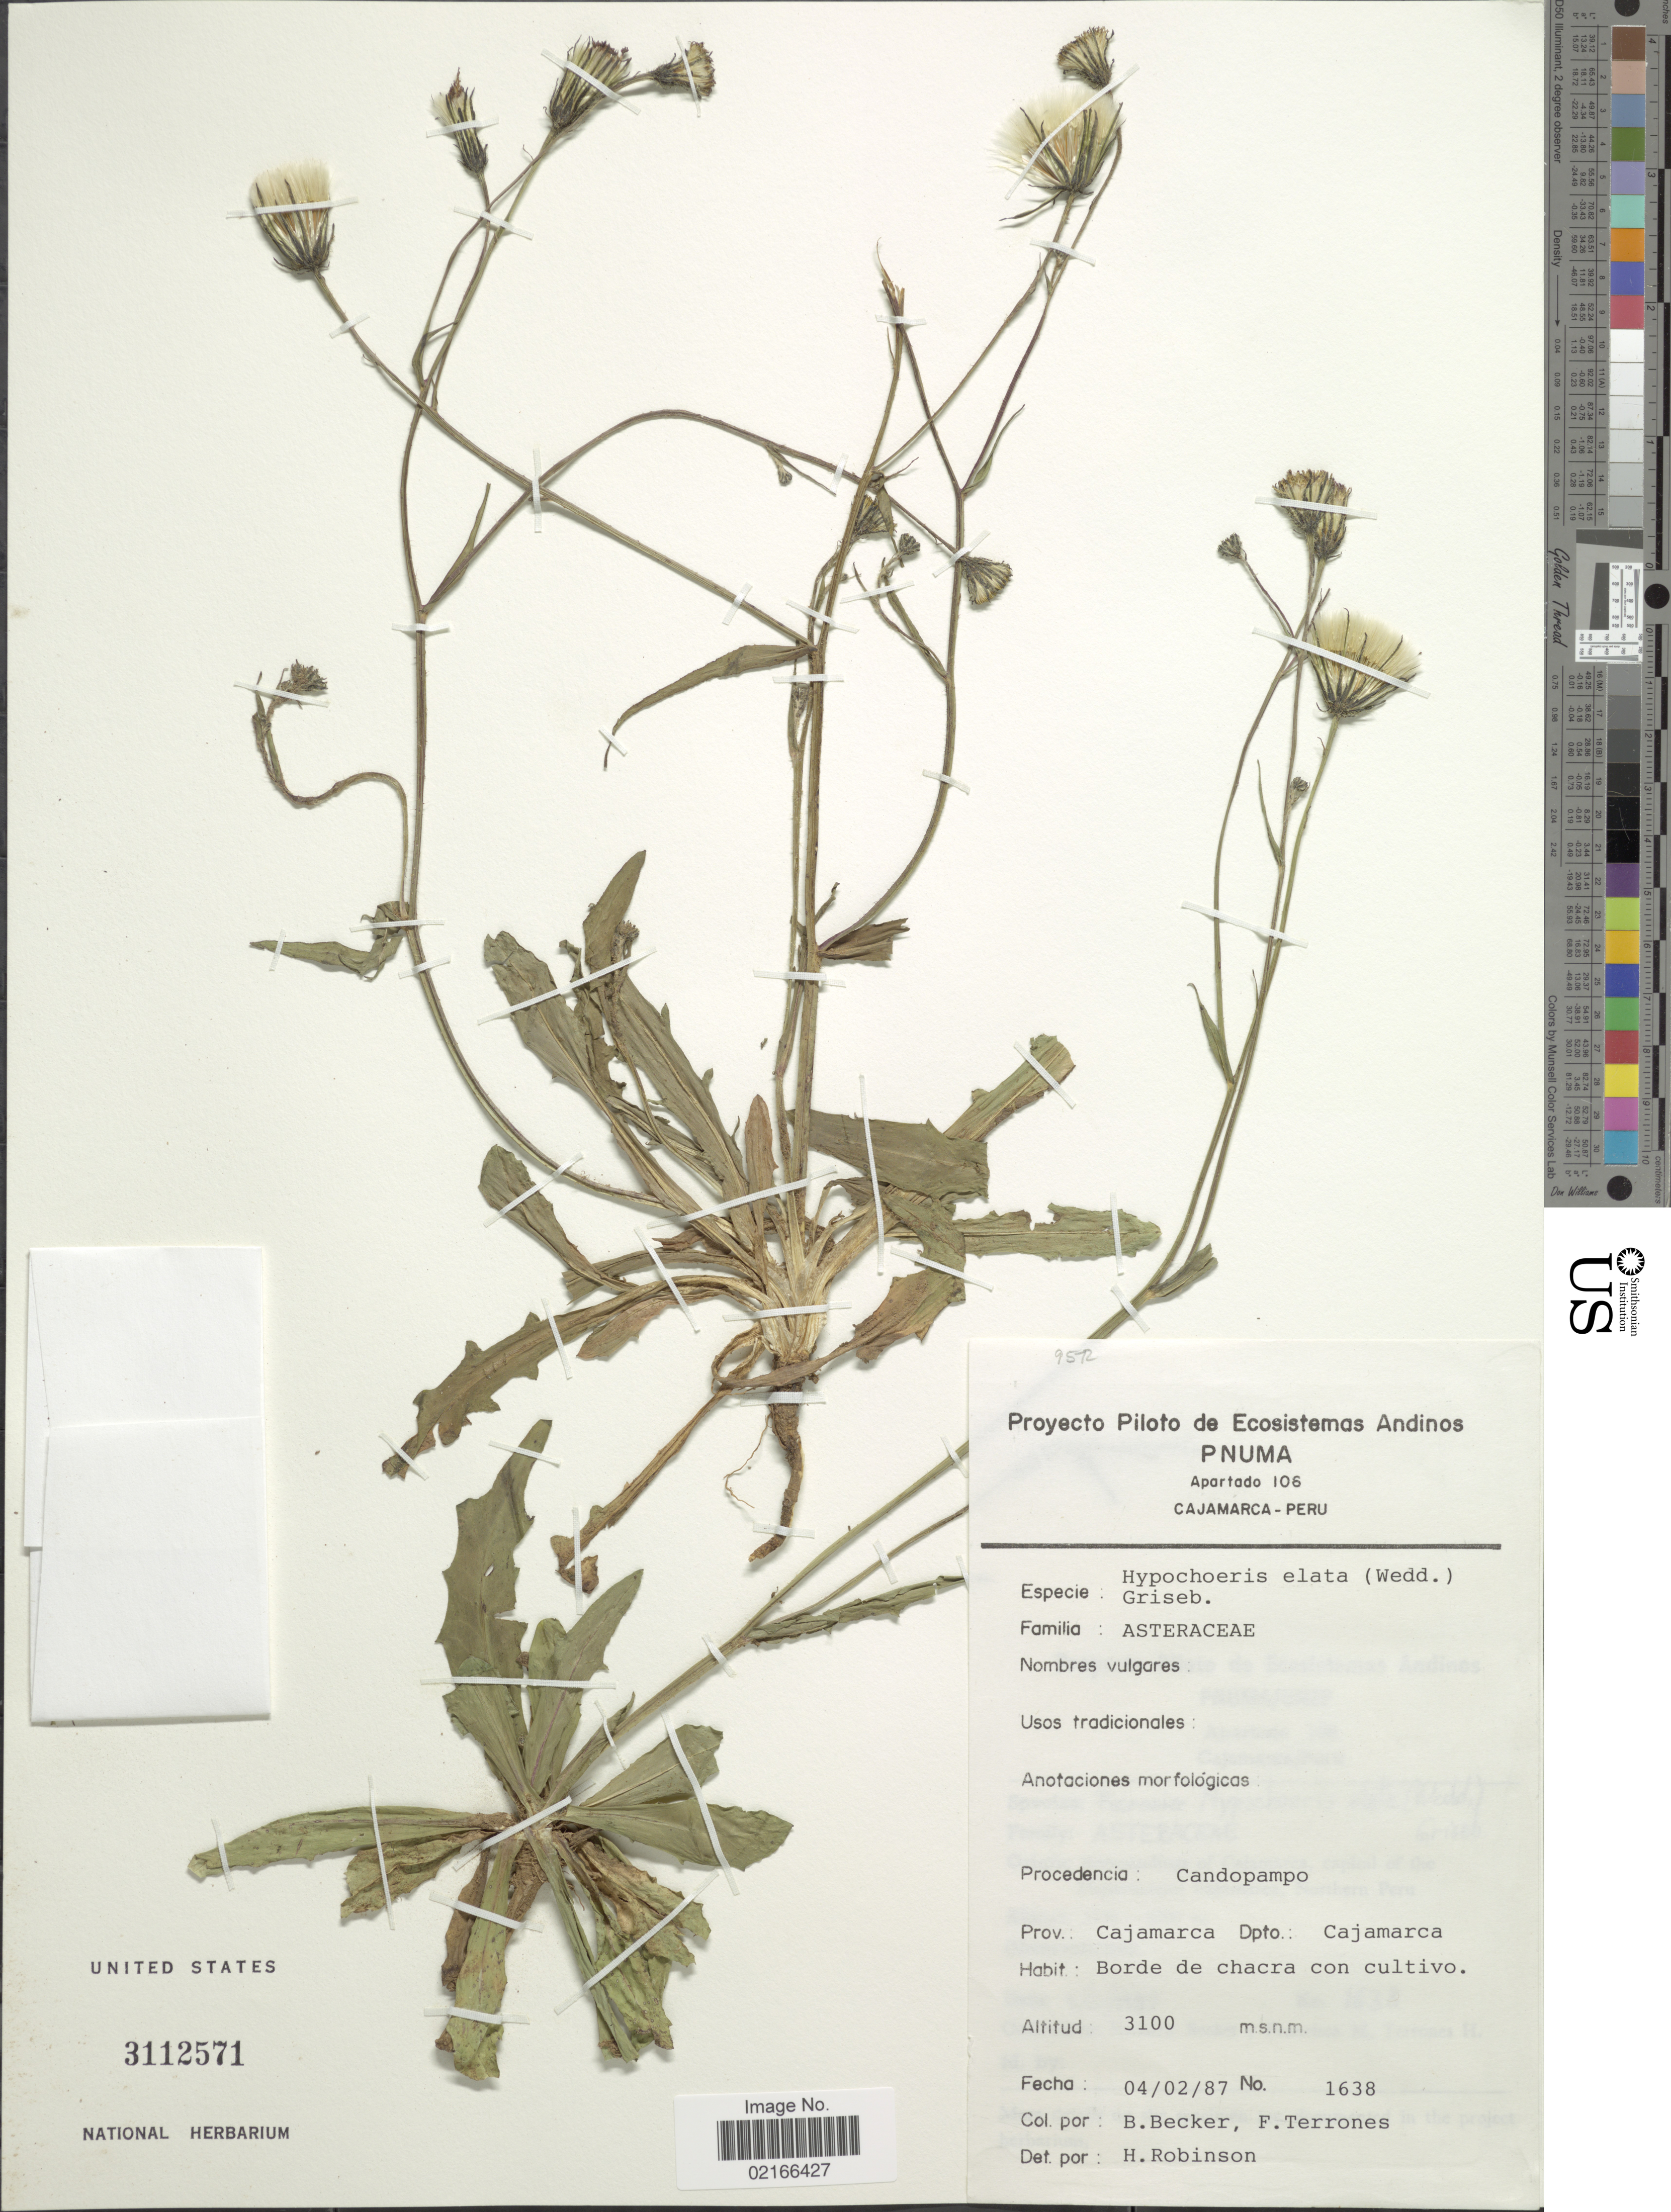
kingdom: Plantae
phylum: Tracheophyta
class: Magnoliopsida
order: Asterales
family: Asteraceae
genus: Hypochaeris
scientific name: Hypochaeris elata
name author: (Wedd.) Griseb.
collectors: B. Becker & F. Terrones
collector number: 1638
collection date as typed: Transcribed d/m/y: 4/2/87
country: Peru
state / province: Cajamarca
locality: Candopampo. Prov. Cajamarca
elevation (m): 3100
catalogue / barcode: US 3112571